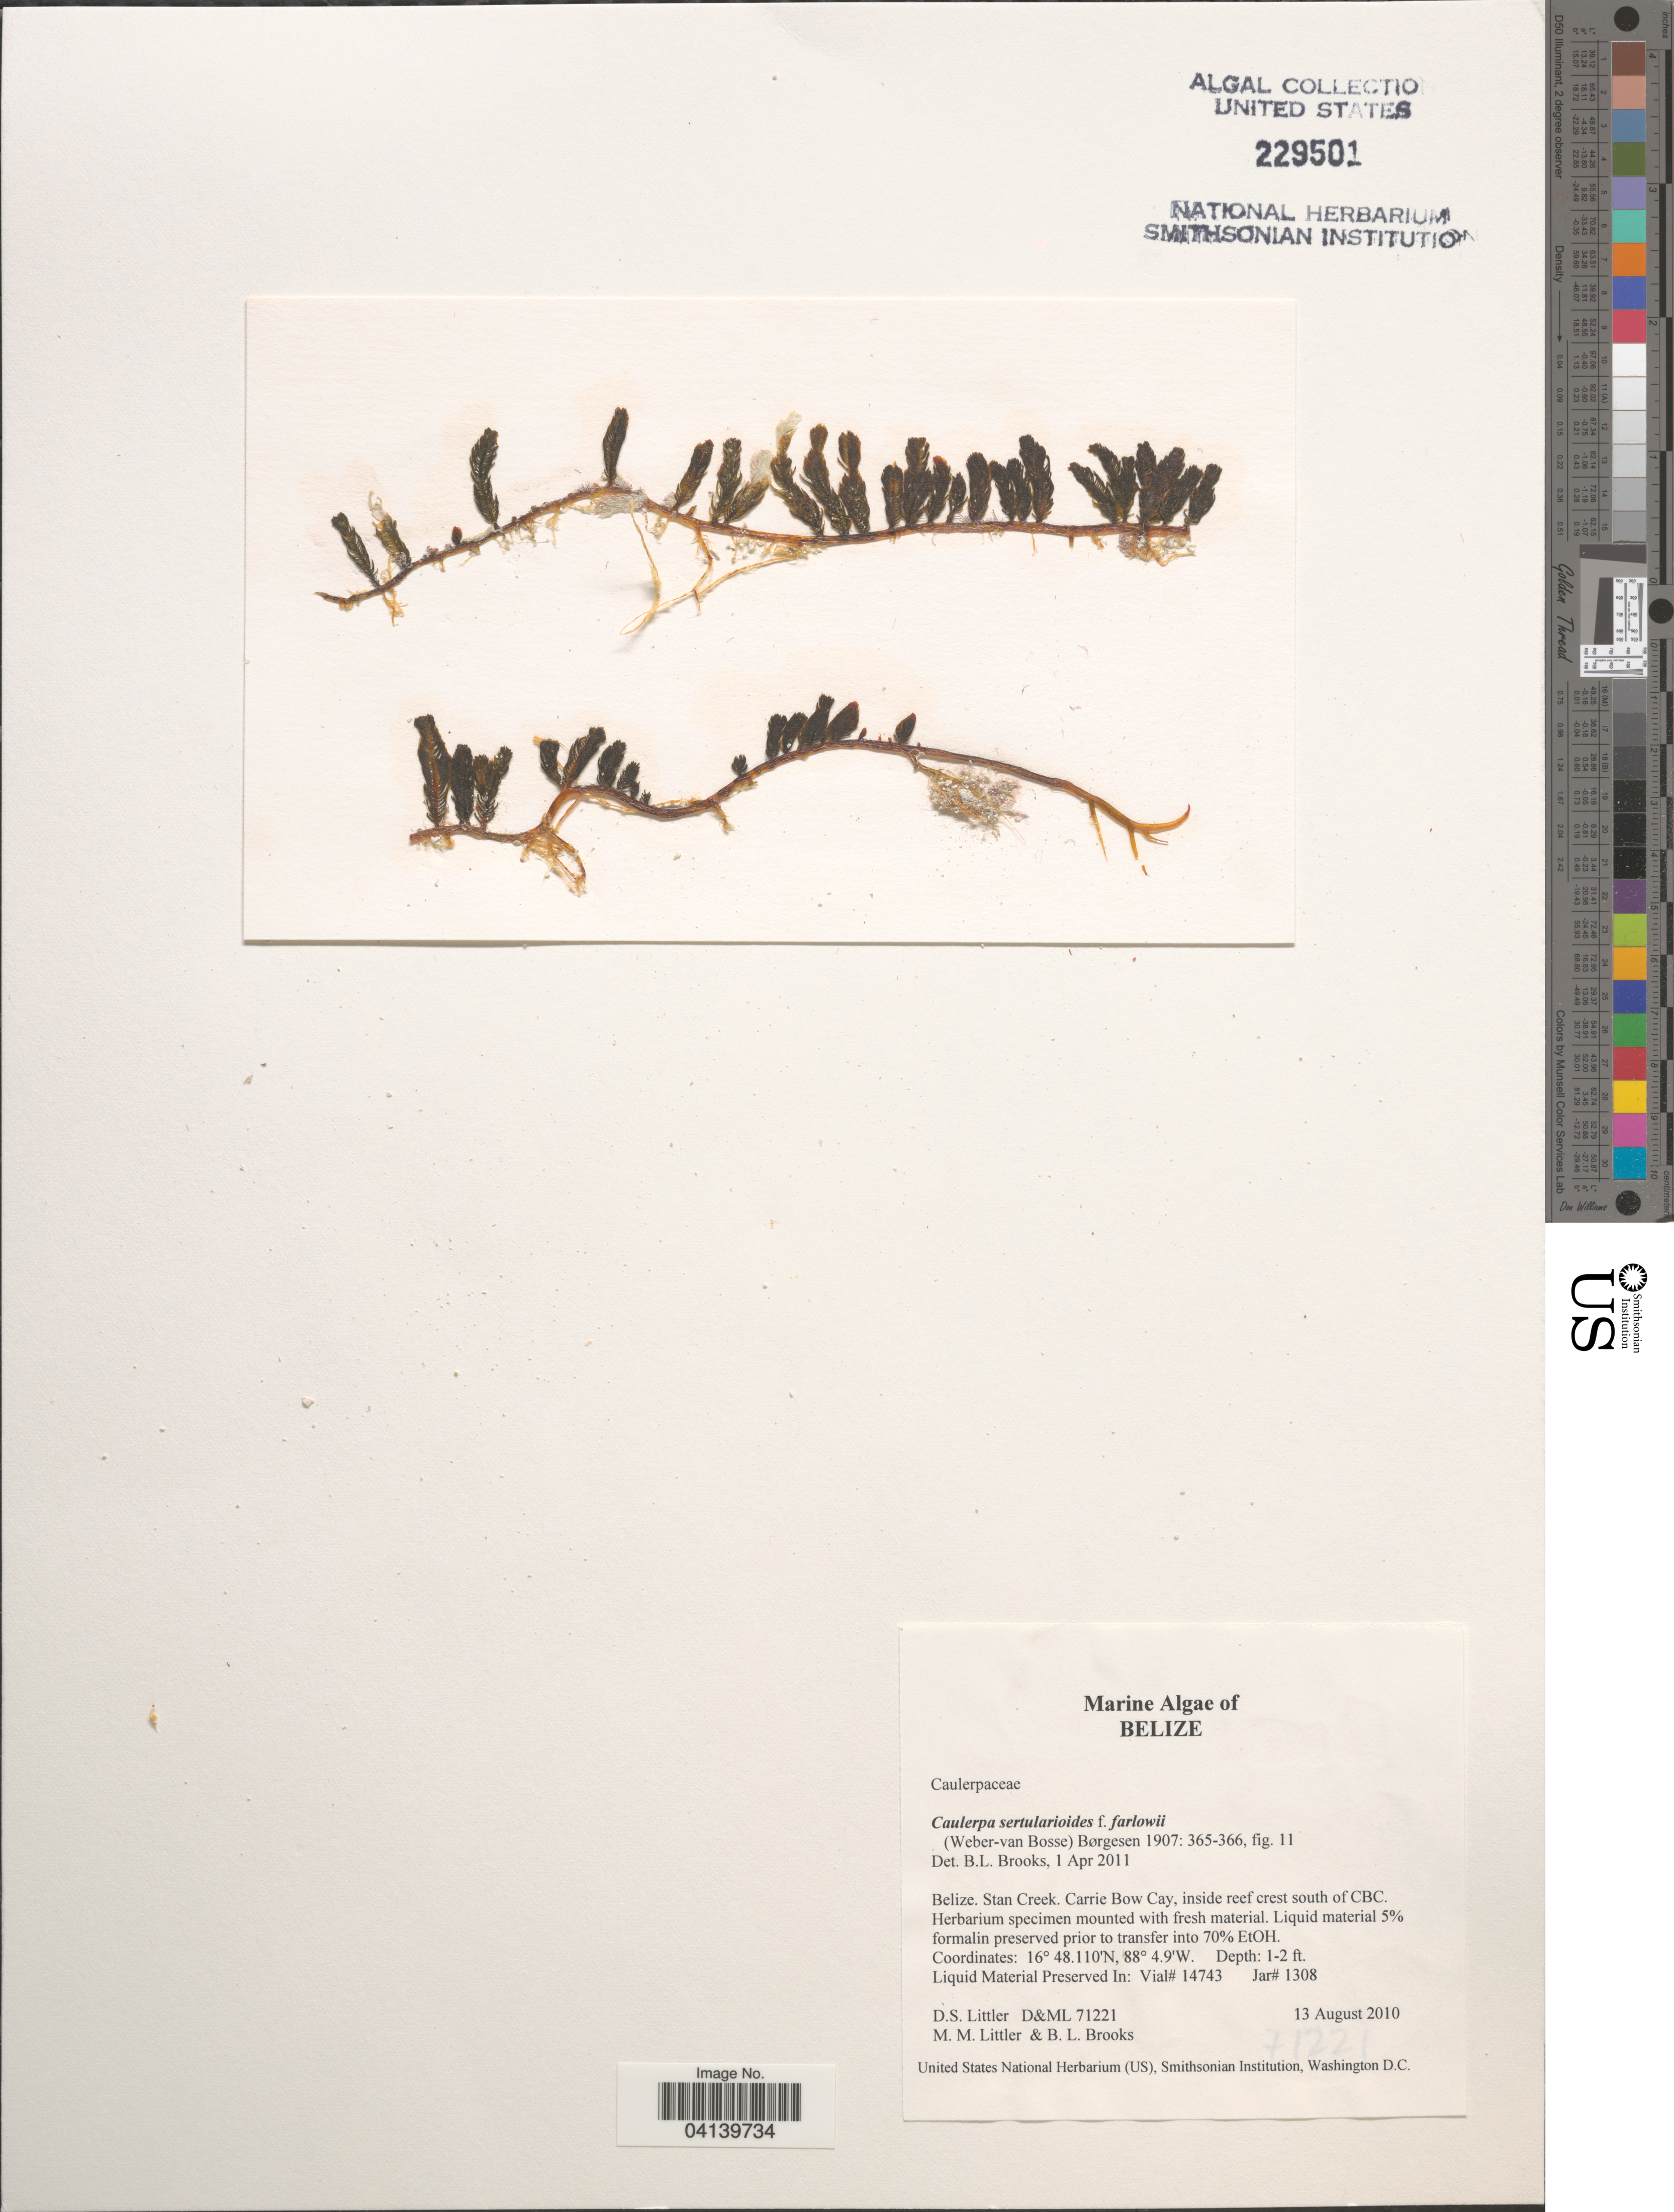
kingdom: Plantae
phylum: Chlorophyta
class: Ulvophyceae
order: Bryopsidales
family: Caulerpaceae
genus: Caulerpa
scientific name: Caulerpa sertularioides f. farlowii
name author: (Weber Bosse) Børgesen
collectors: D. S. Littler & B. Brooks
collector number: D&ML 71221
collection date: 2010-08-13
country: Belize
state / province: Stann Creek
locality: Stan Creek. Carrie Bow Cay, inside reef crest south of CBC.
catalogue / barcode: US 229501